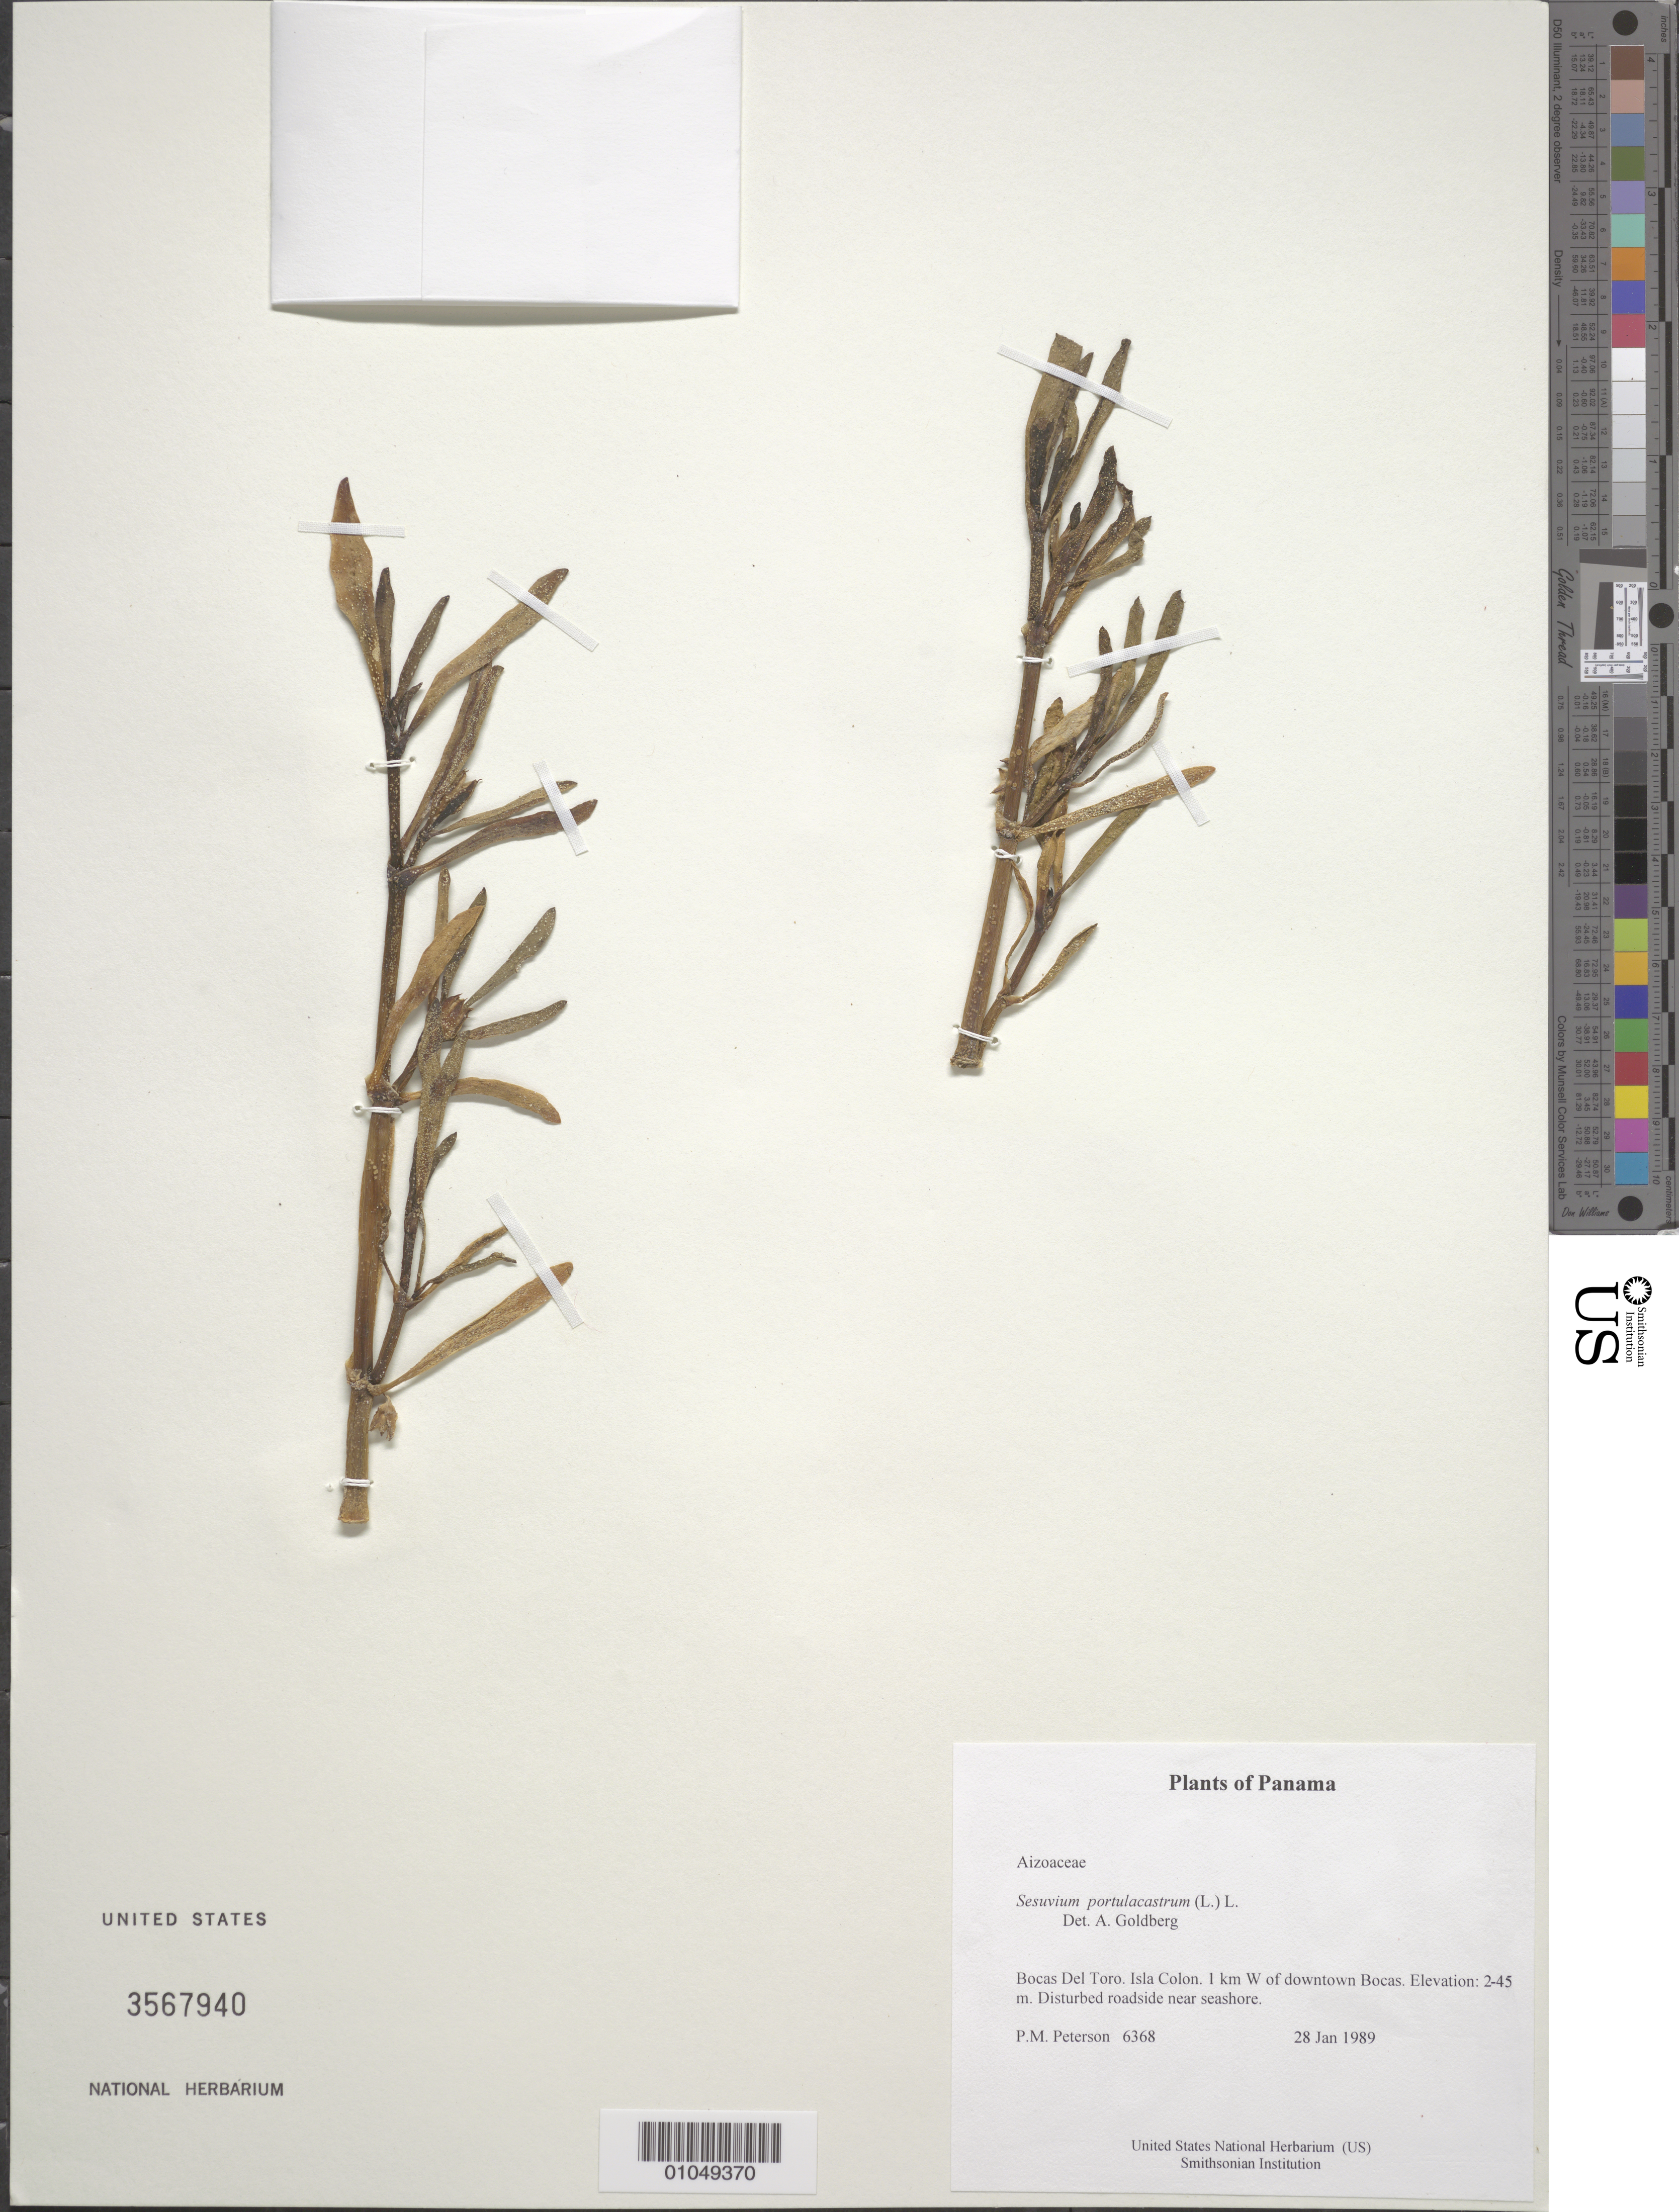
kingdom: Plantae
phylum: Tracheophyta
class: Magnoliopsida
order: Caryophyllales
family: Aizoaceae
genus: Sesuvium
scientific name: Sesuvium portulacastrum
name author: (L.) L.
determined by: Goldberg, Aaron, (US), NMNH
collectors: P. M. Peterson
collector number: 06368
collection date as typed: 28 Jan 1989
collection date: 1989-01-28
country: Panama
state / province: Bocas del Toro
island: Colón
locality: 1 km W of downtown Bocas.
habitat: Disturbed roadside near seashore.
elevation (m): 2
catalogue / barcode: US 3567940